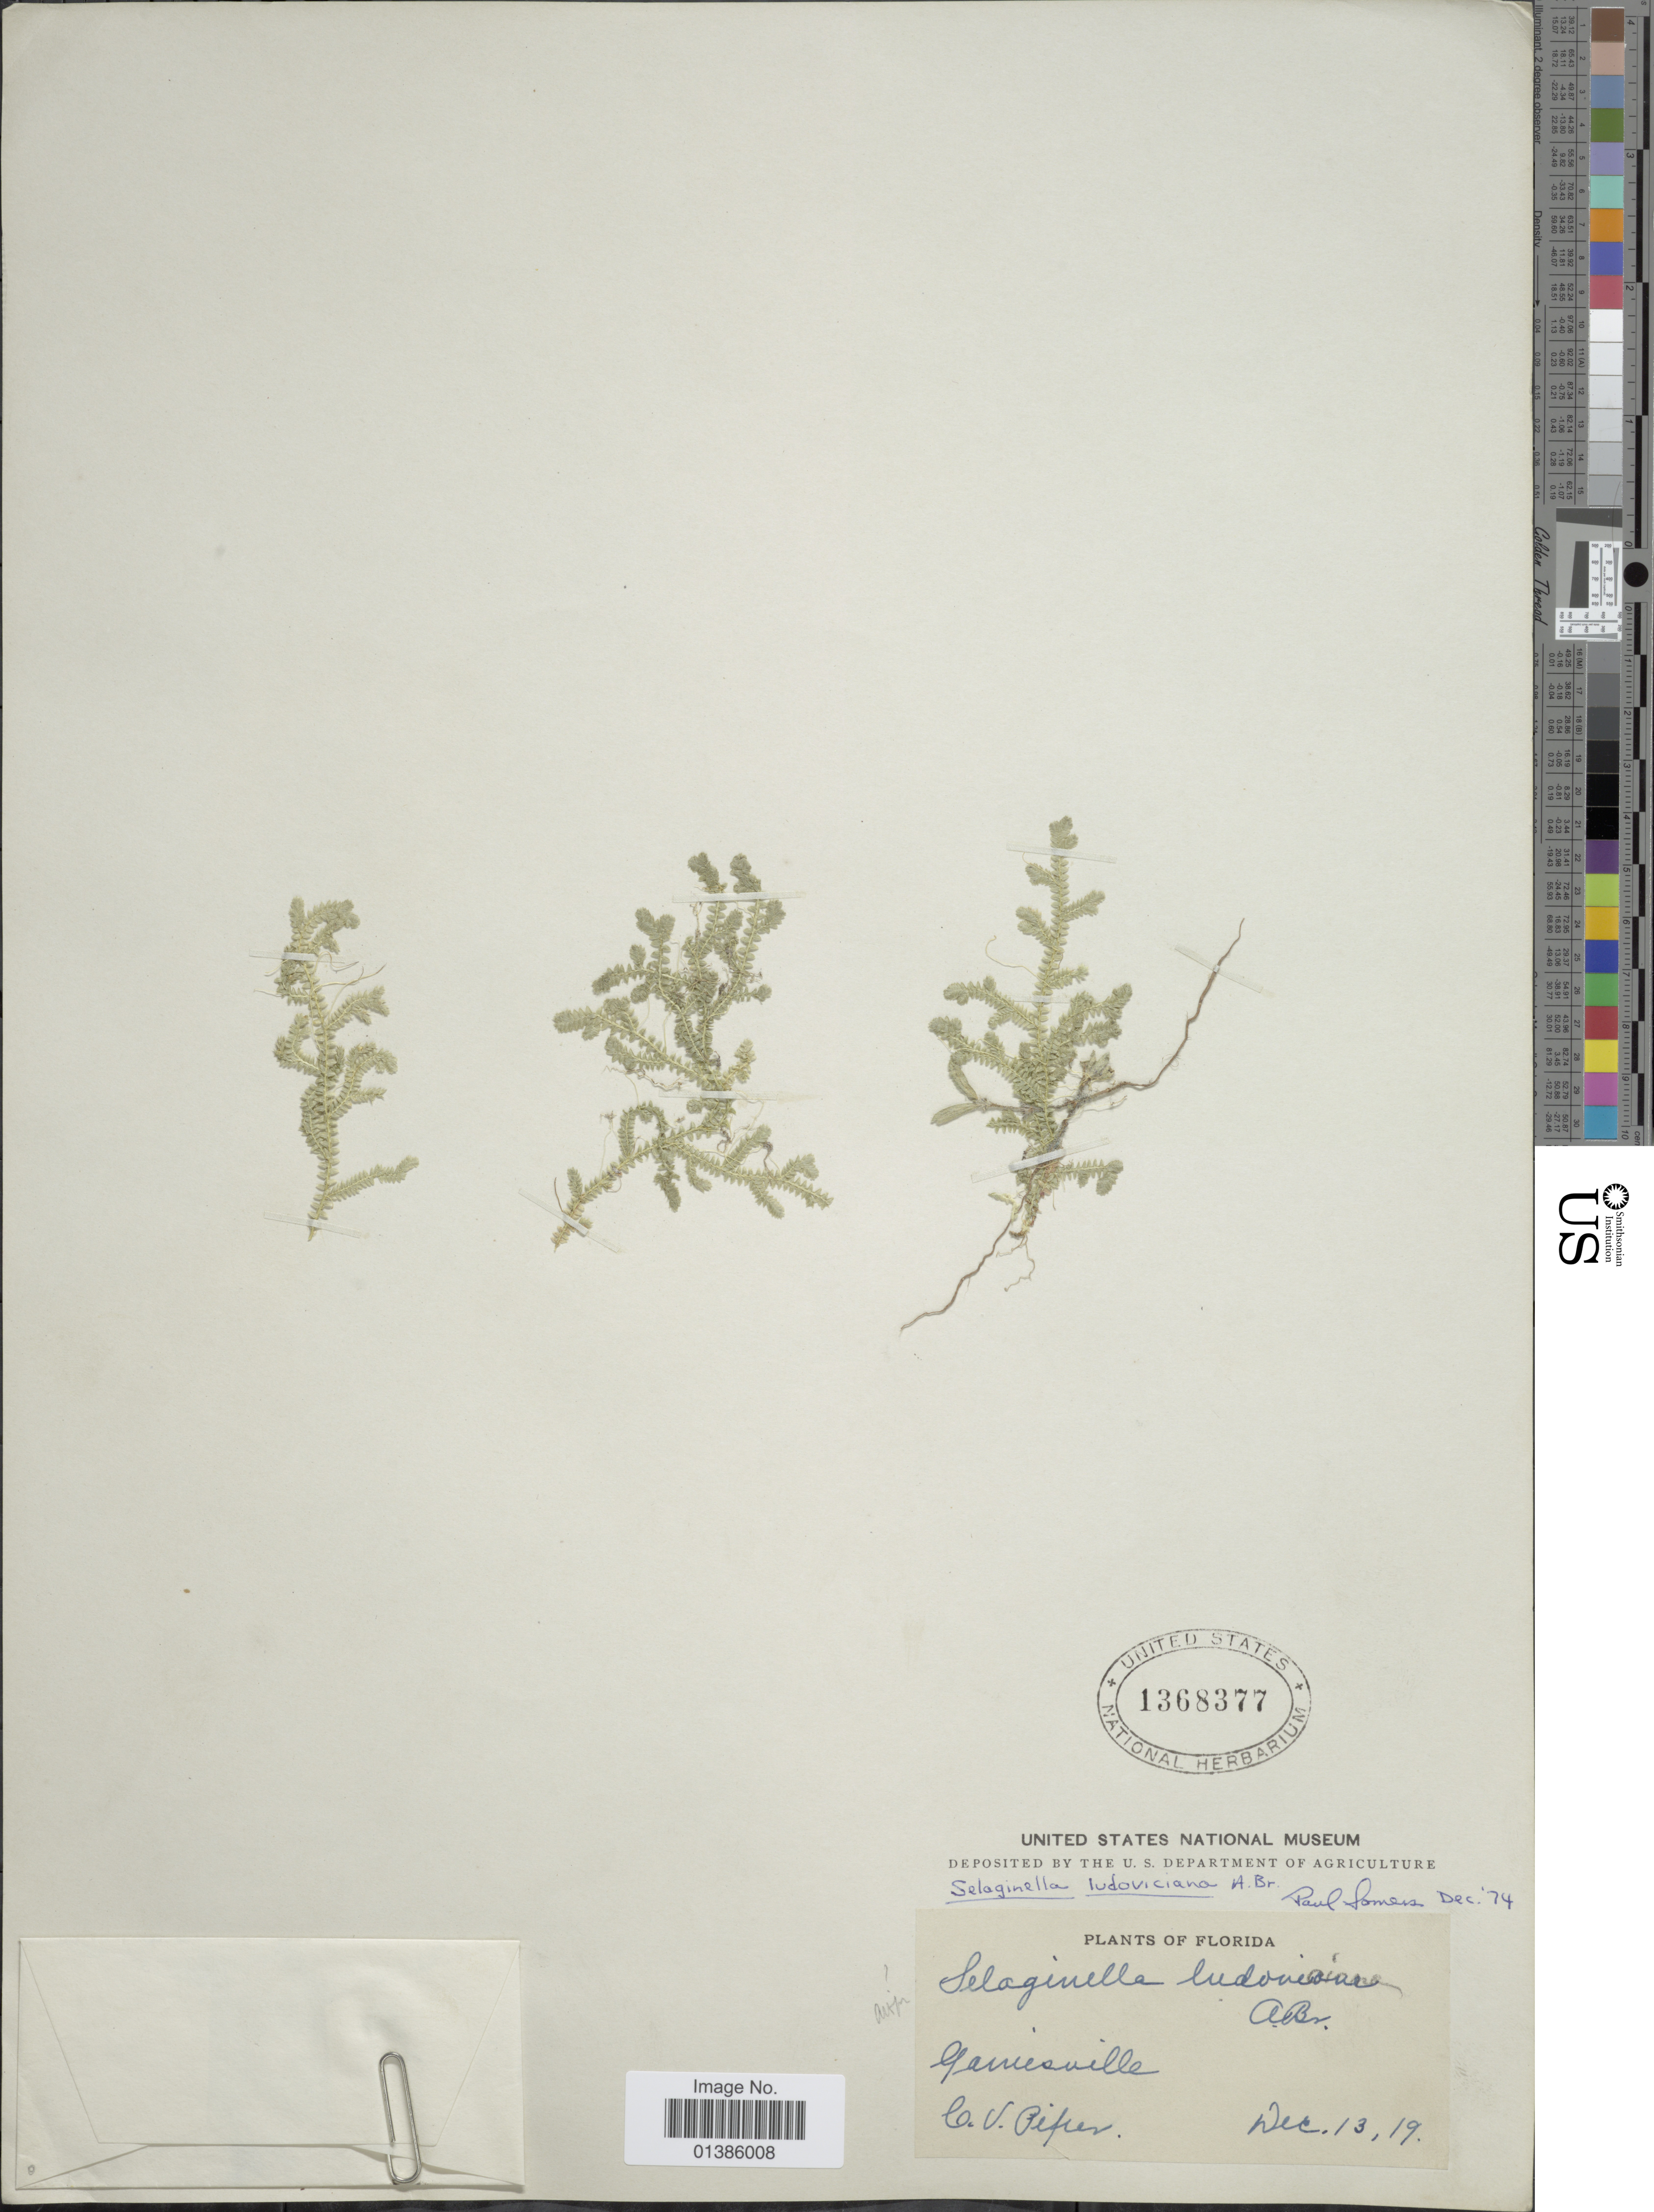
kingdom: Plantae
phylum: Tracheophyta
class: Lycopodiopsida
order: Selaginellales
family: Selaginellaceae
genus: Selaginella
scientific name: Selaginella ludoviciana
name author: A. Braun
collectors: C. V. Piper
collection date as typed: Transcribed d/m/y: 13/12/19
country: United States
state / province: Florida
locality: Ganiesville.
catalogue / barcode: US 1368377